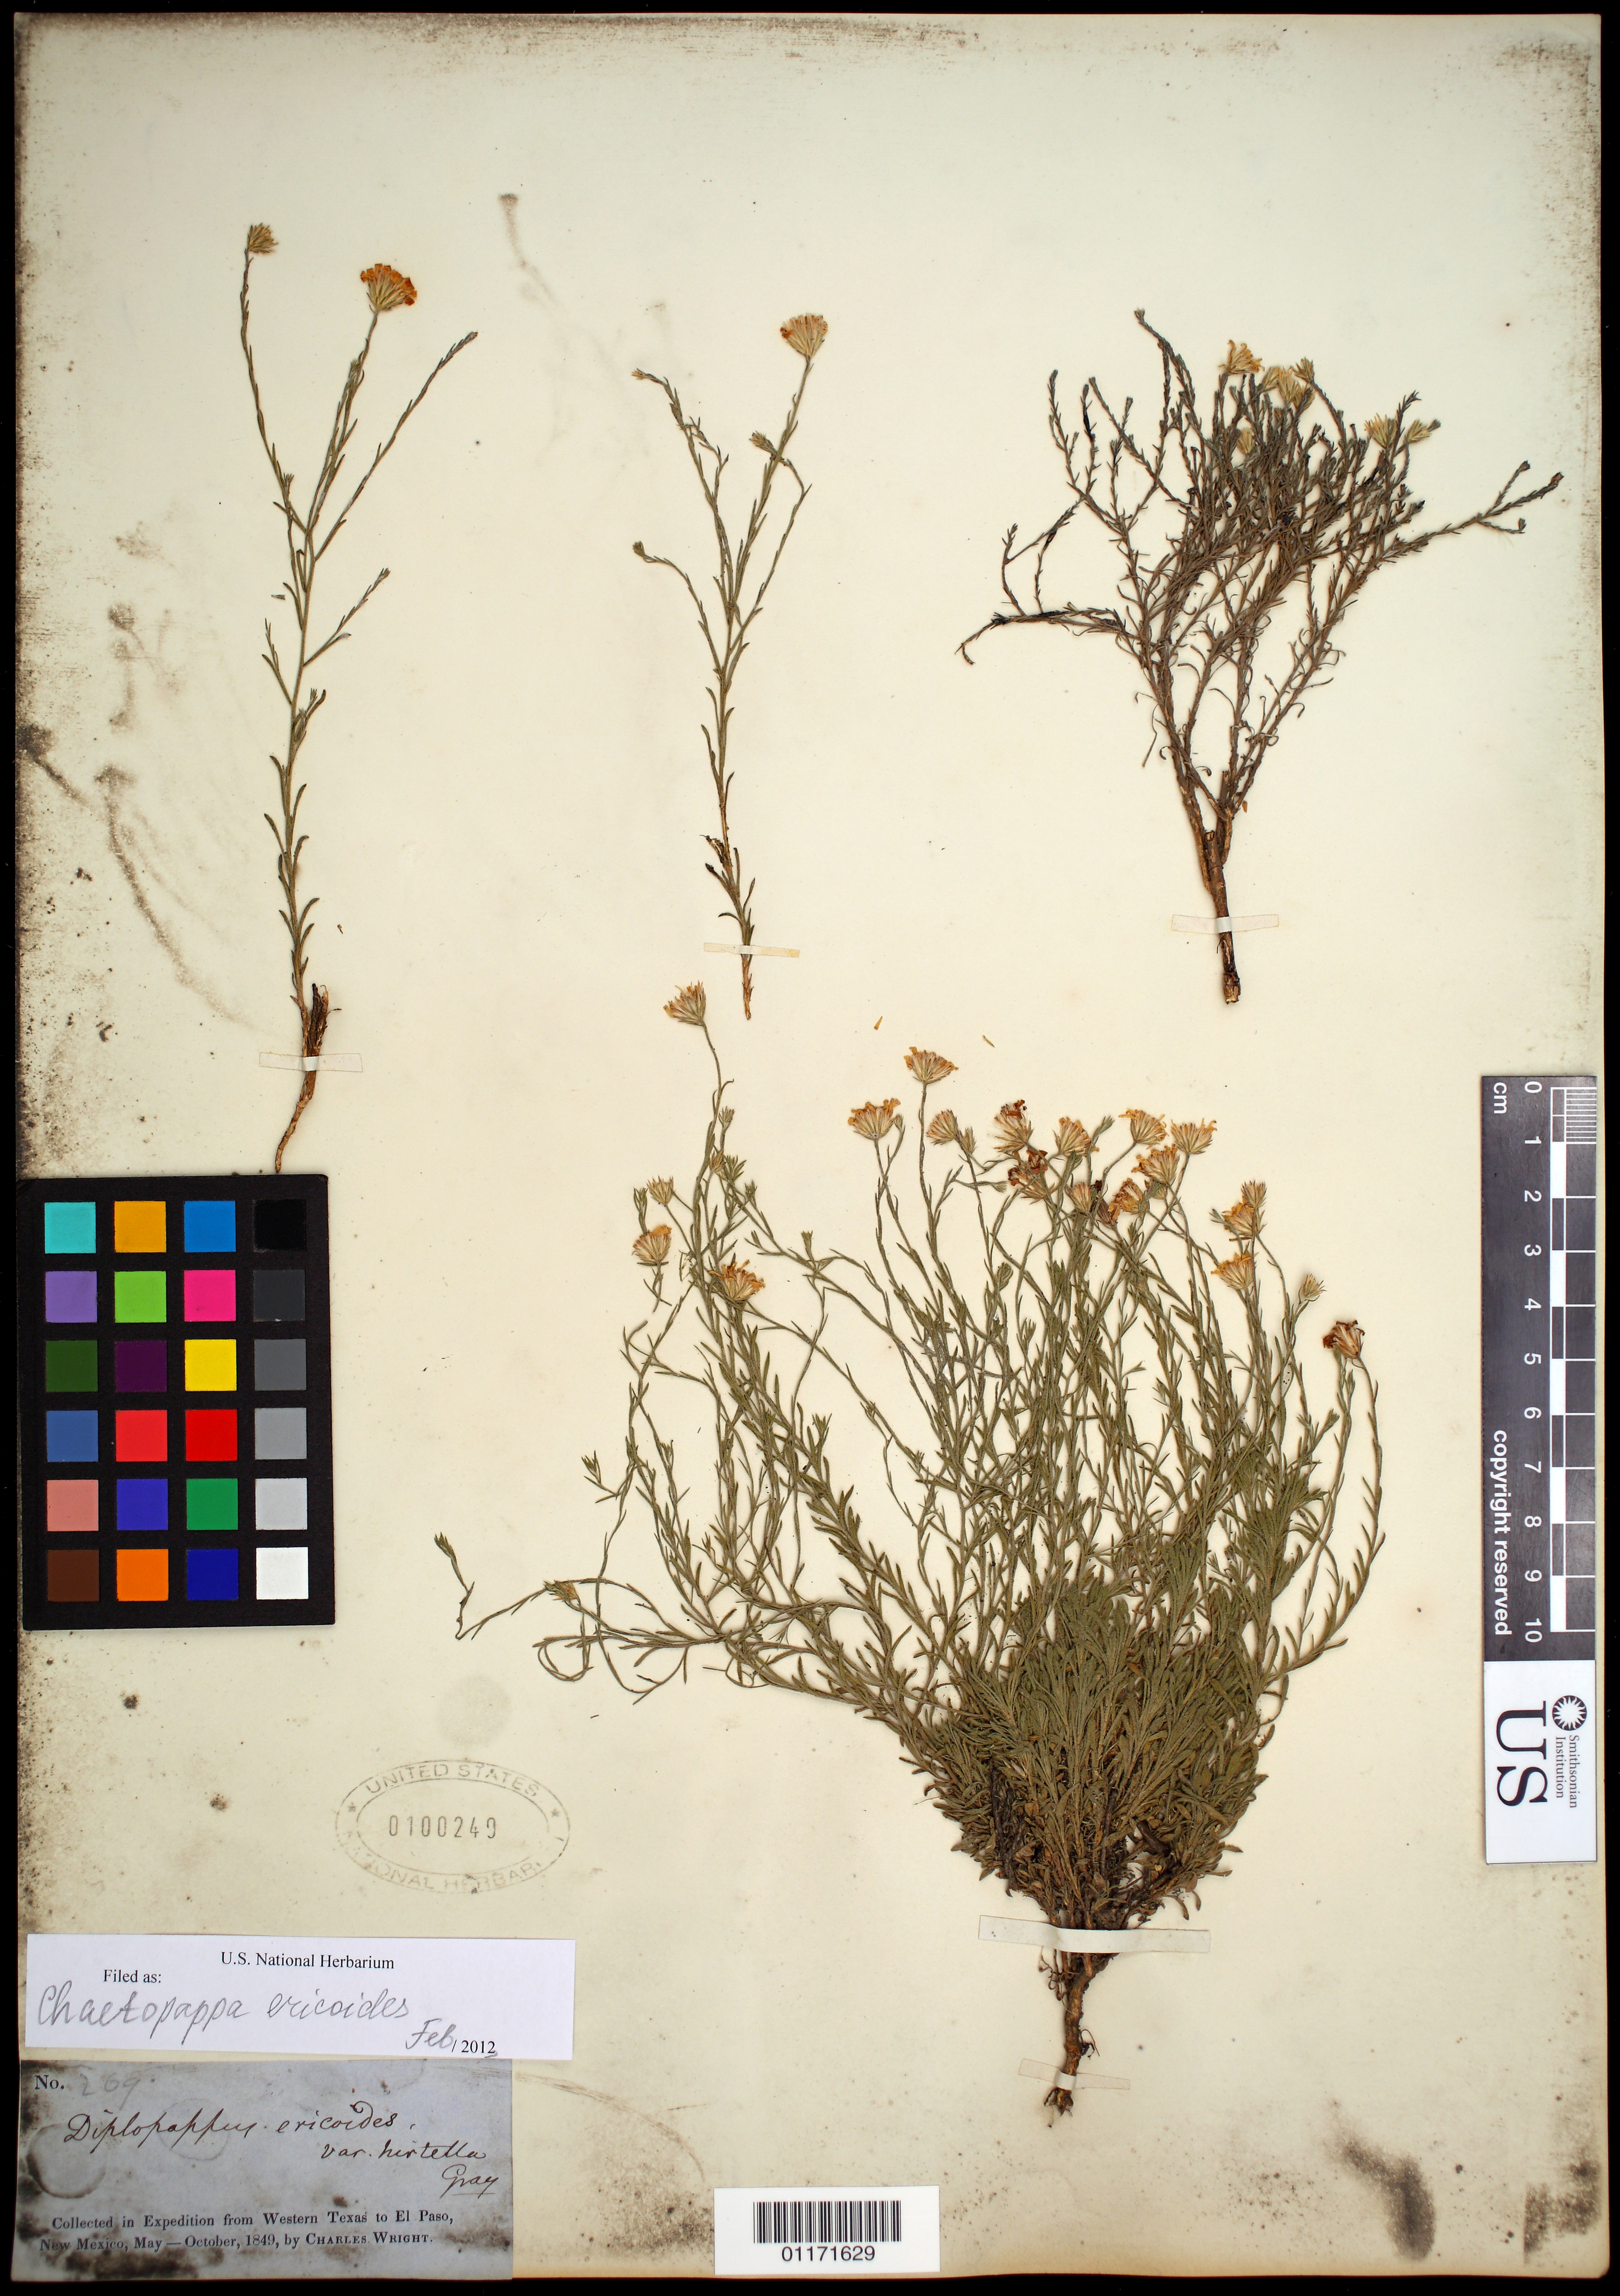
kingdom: Plantae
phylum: Tracheophyta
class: Magnoliopsida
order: Asterales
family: Asteraceae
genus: Chaetopappa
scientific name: Chaetopappa ericoides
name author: (Torr.) G.L. Nesom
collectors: C. Wright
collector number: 269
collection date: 1849-05/1849-10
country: United States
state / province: New Mexico / Texas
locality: from Western Texas to El Paso, New Mexico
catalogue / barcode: US 100249